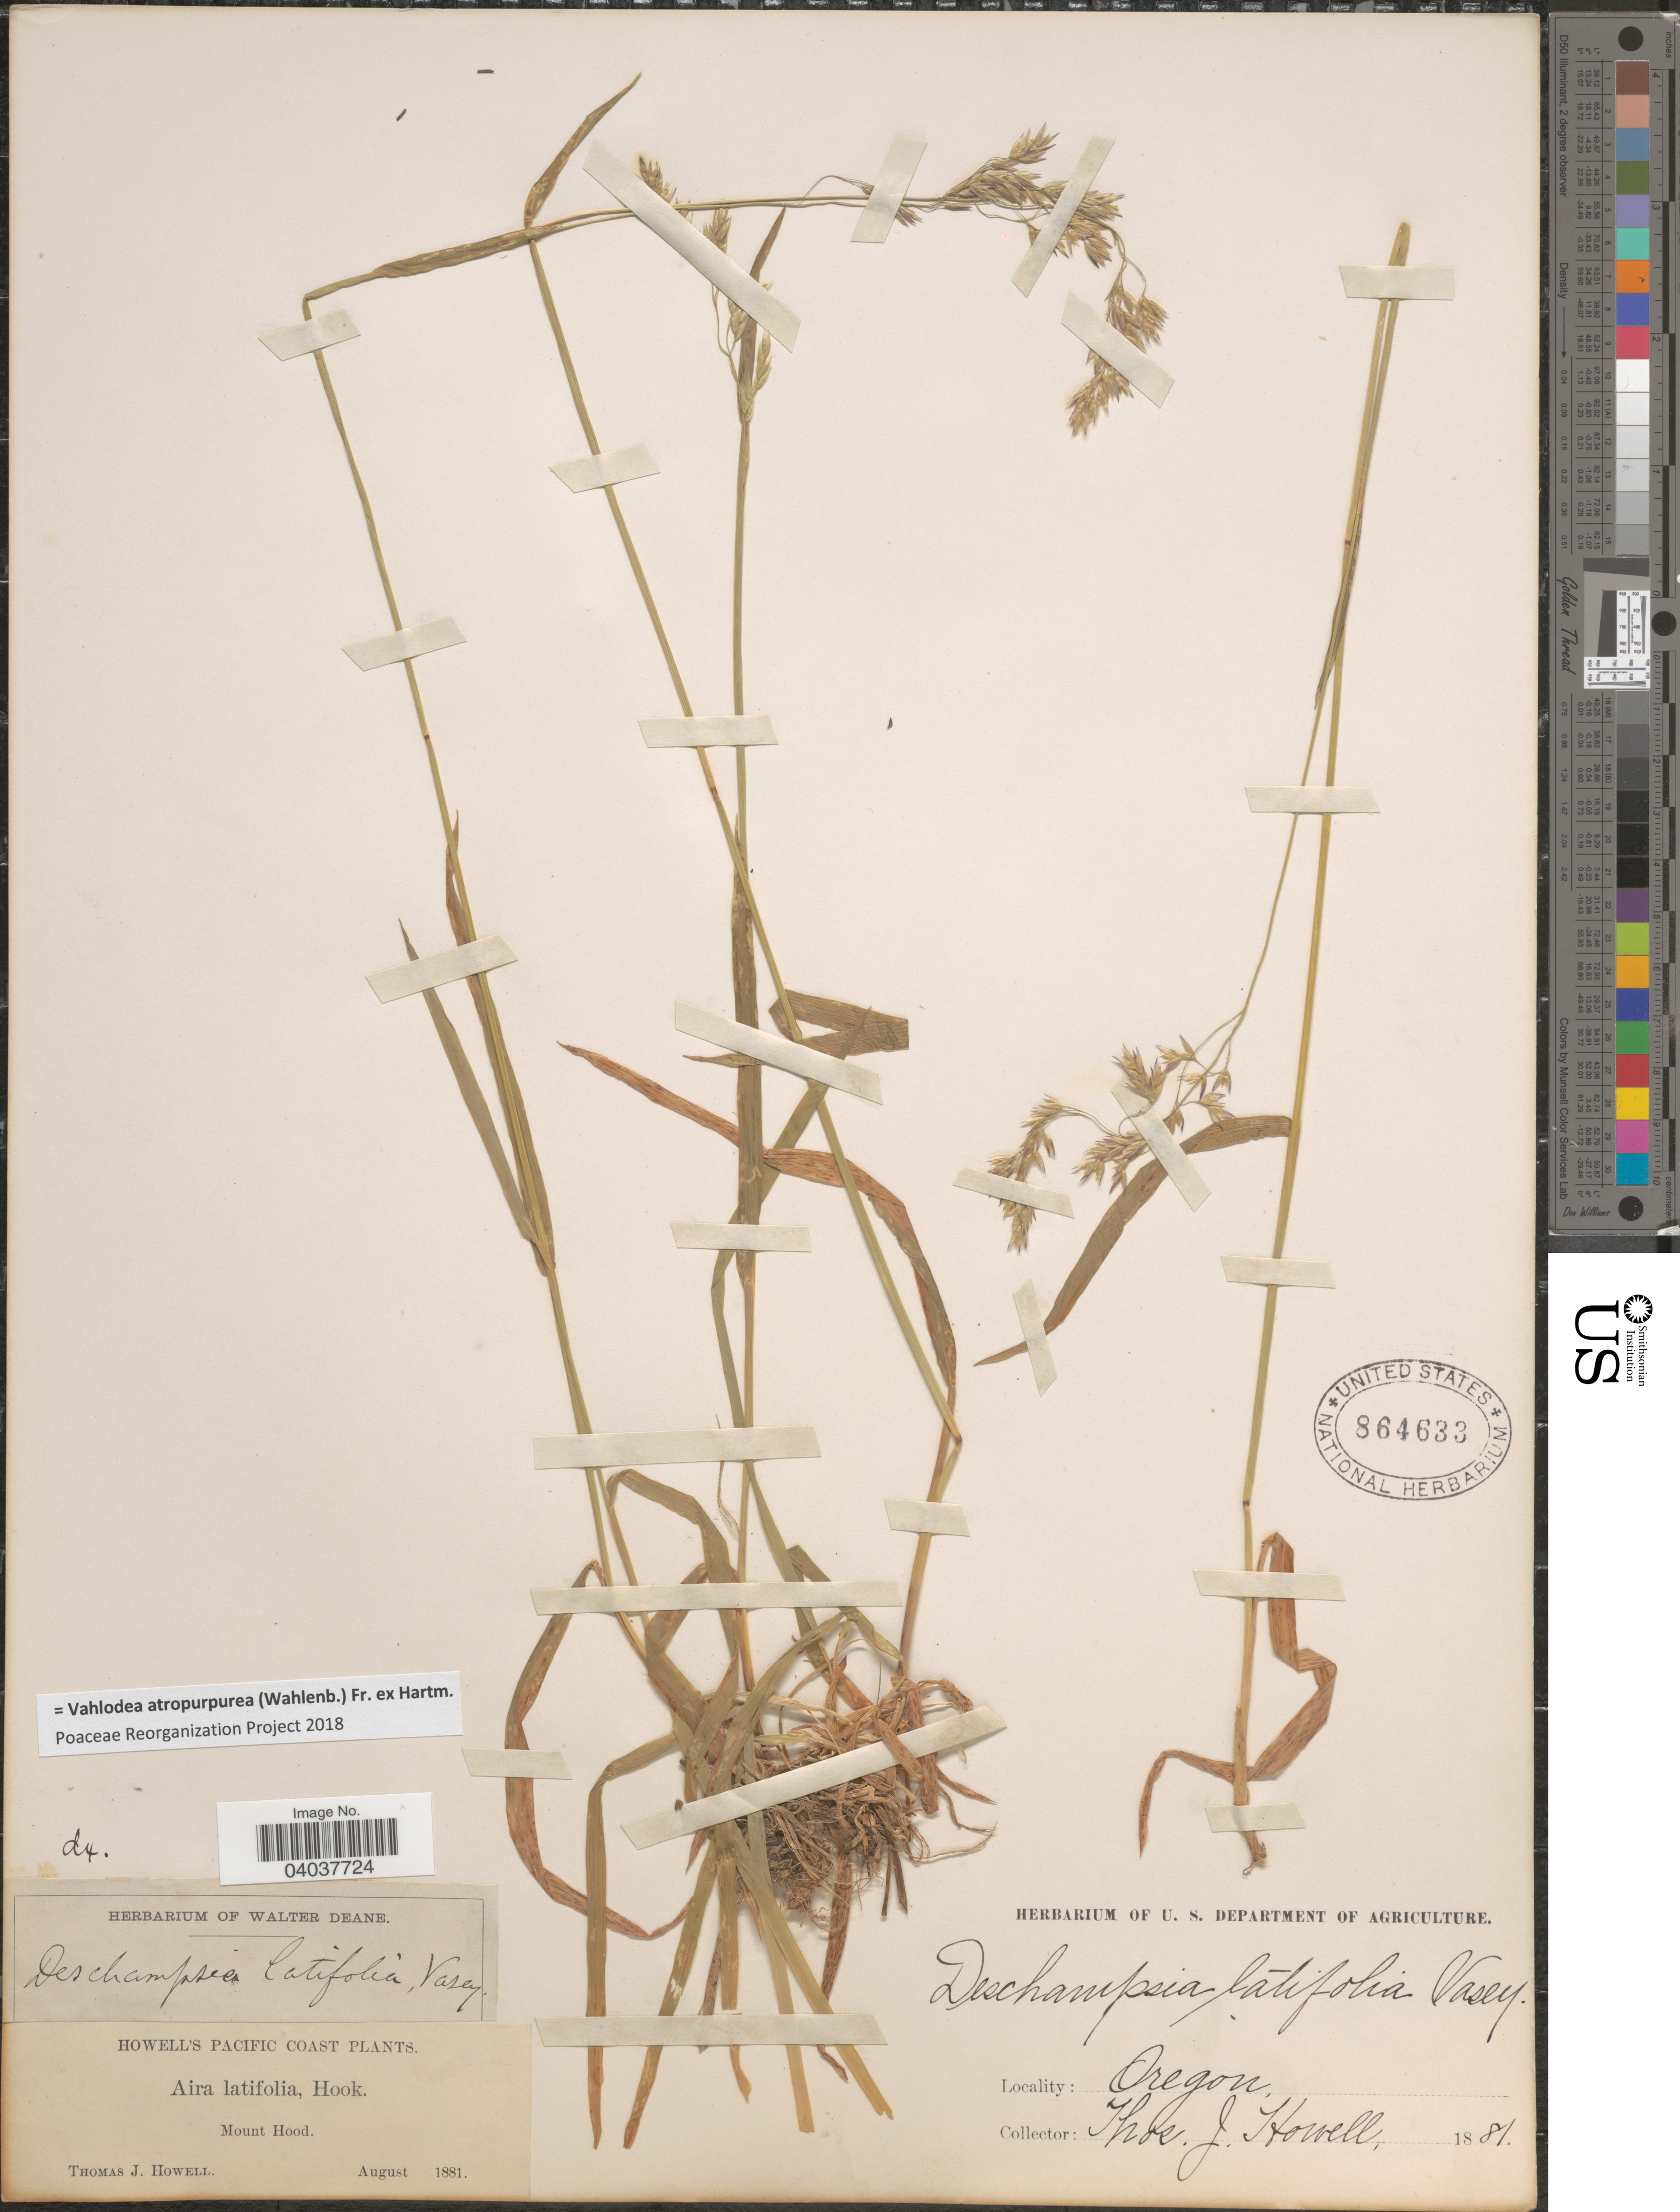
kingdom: Plantae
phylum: Tracheophyta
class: Liliopsida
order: Poales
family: Poaceae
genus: Vahlodea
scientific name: Vahlodea atropurpurea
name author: (Wahlenb.) Fr. ex Hartm.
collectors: T. J. Howell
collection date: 1881-08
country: United States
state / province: Oregon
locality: Pacific Coast. Mount Hood.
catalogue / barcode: US 864633